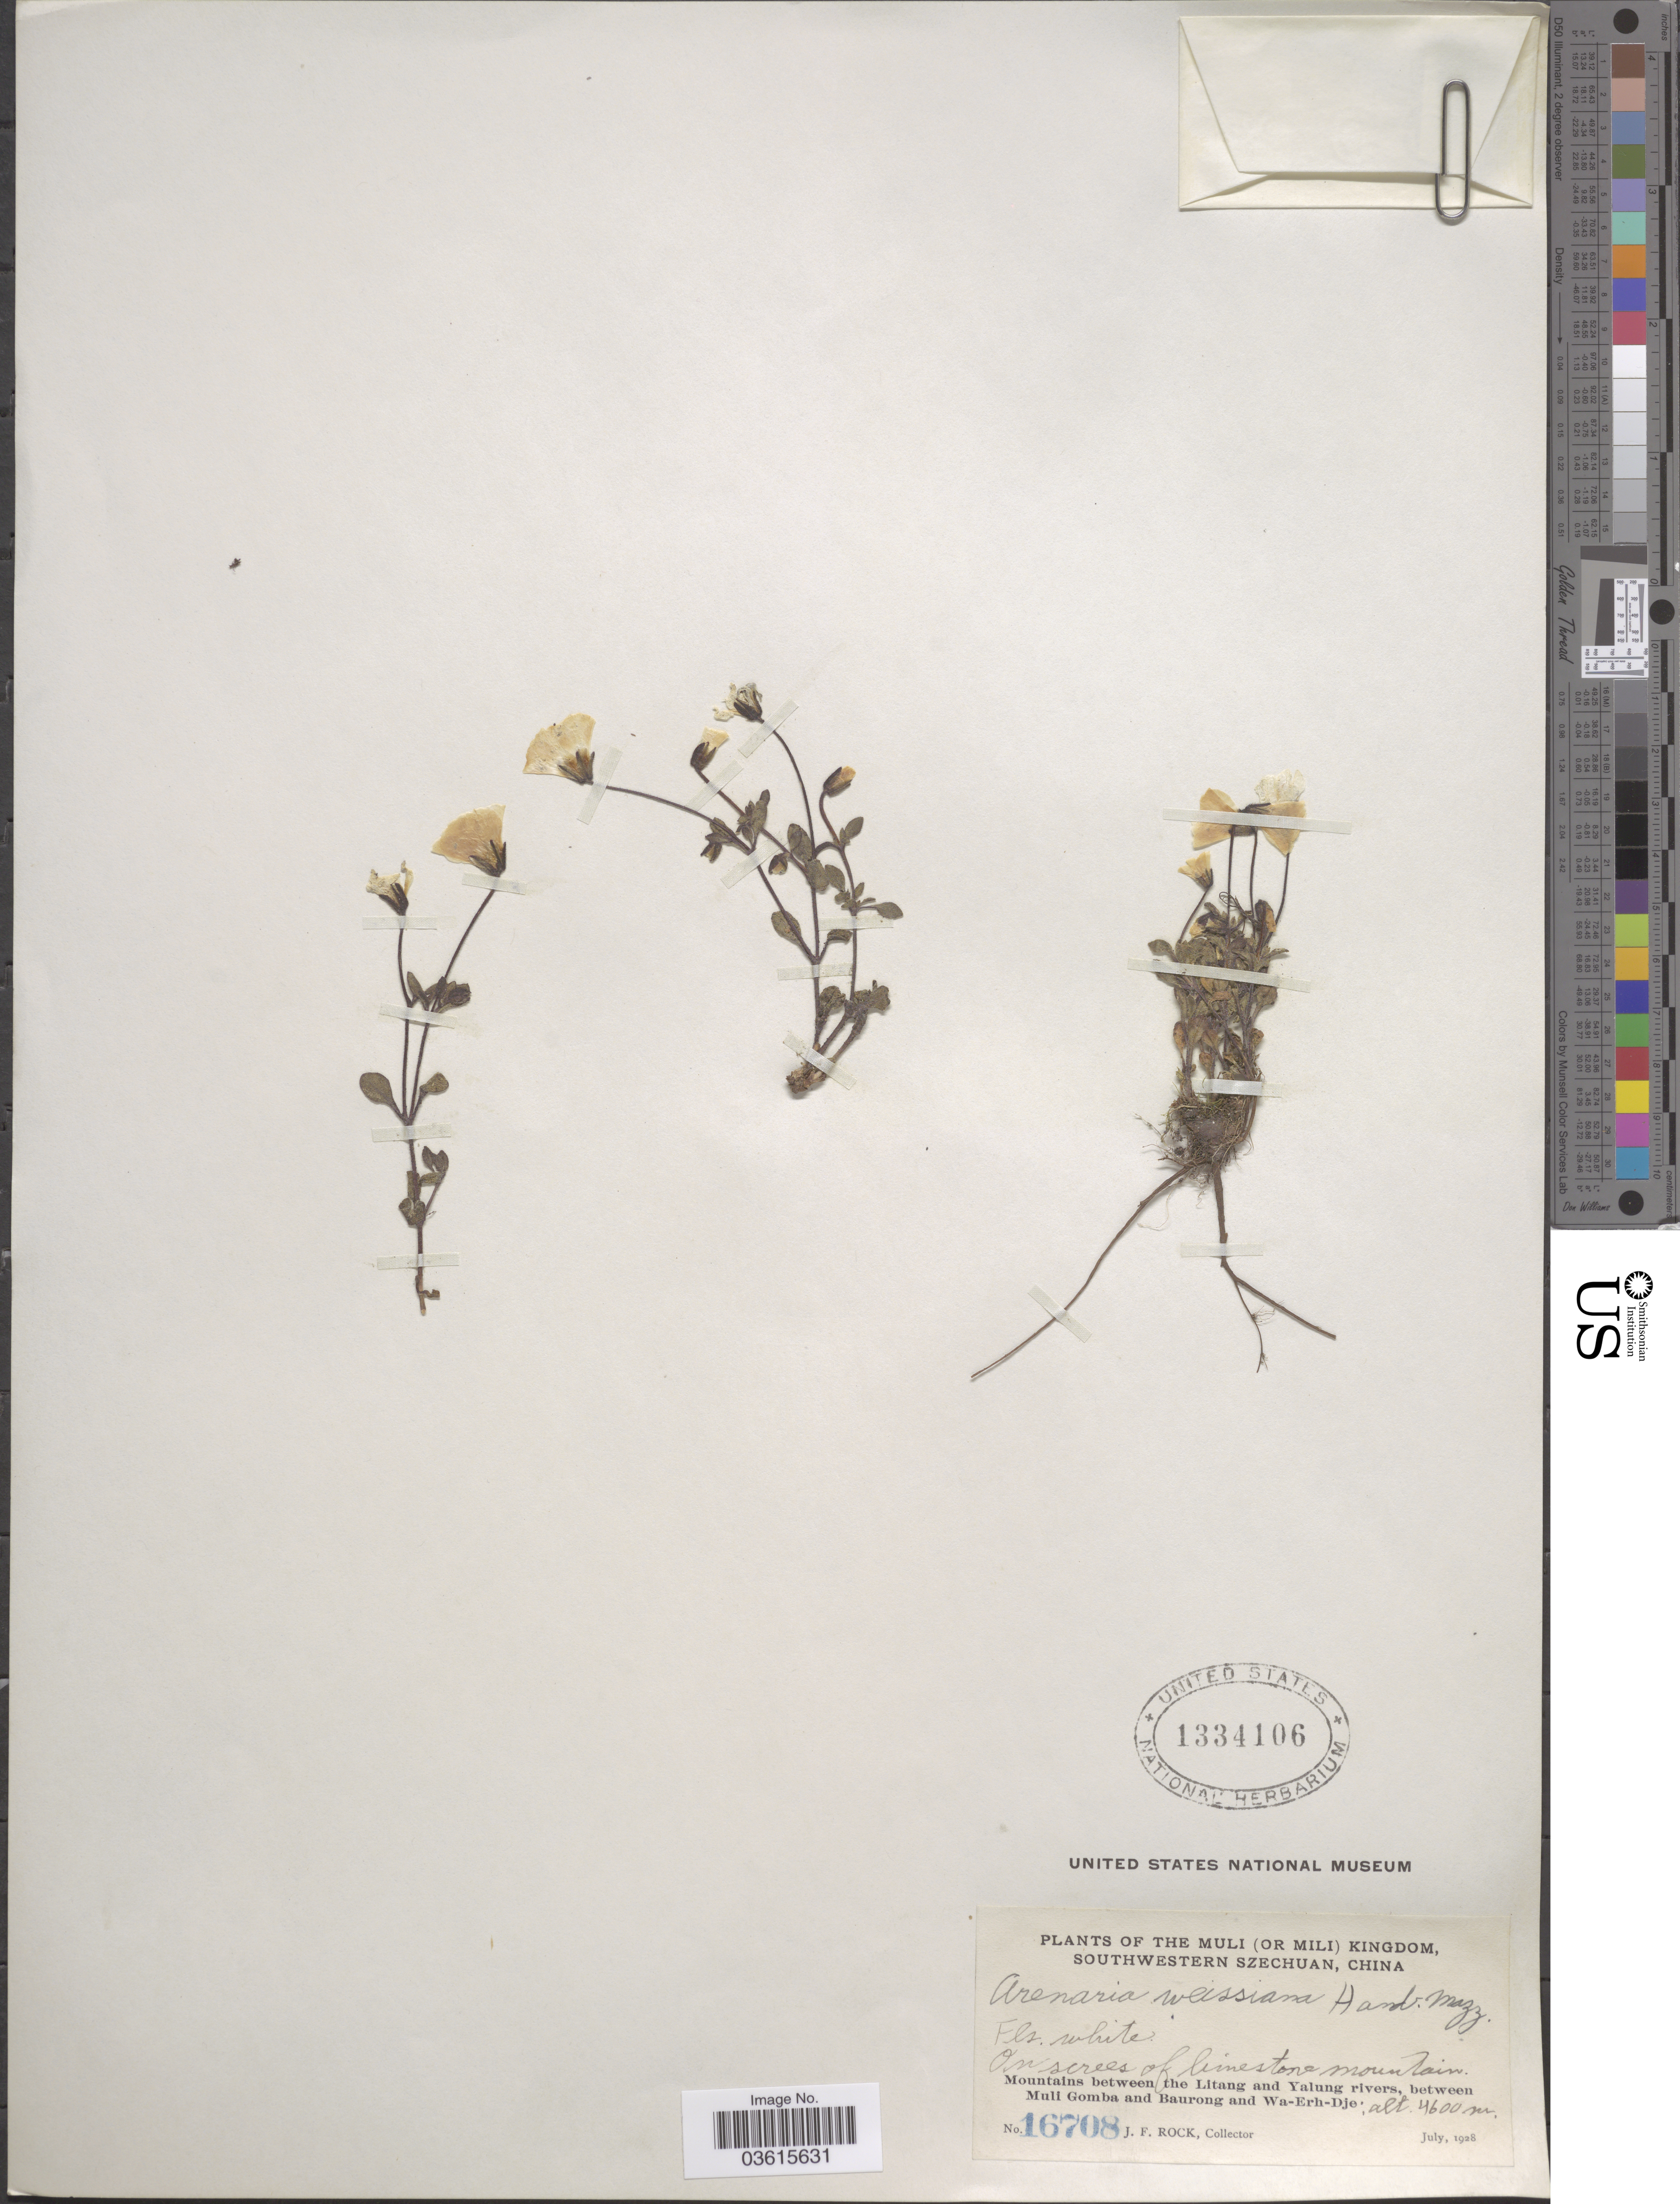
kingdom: Plantae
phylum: Tracheophyta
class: Magnoliopsida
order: Caryophyllales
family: Caryophyllaceae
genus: Odontostemma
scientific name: Odontostemma weissianum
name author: (Hand.-Mazz.) Rabeler & W.L. Wagner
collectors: J. Rock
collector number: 16708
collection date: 1928-07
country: China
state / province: Sichuan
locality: The Muli (or Mili) Kingdom, Southwestern Szechuan. Mountains between the Litang and Yalung rivers, between Muli Gomba and Baurong and Wa-Erh-Dje.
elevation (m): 4600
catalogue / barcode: US 1334106